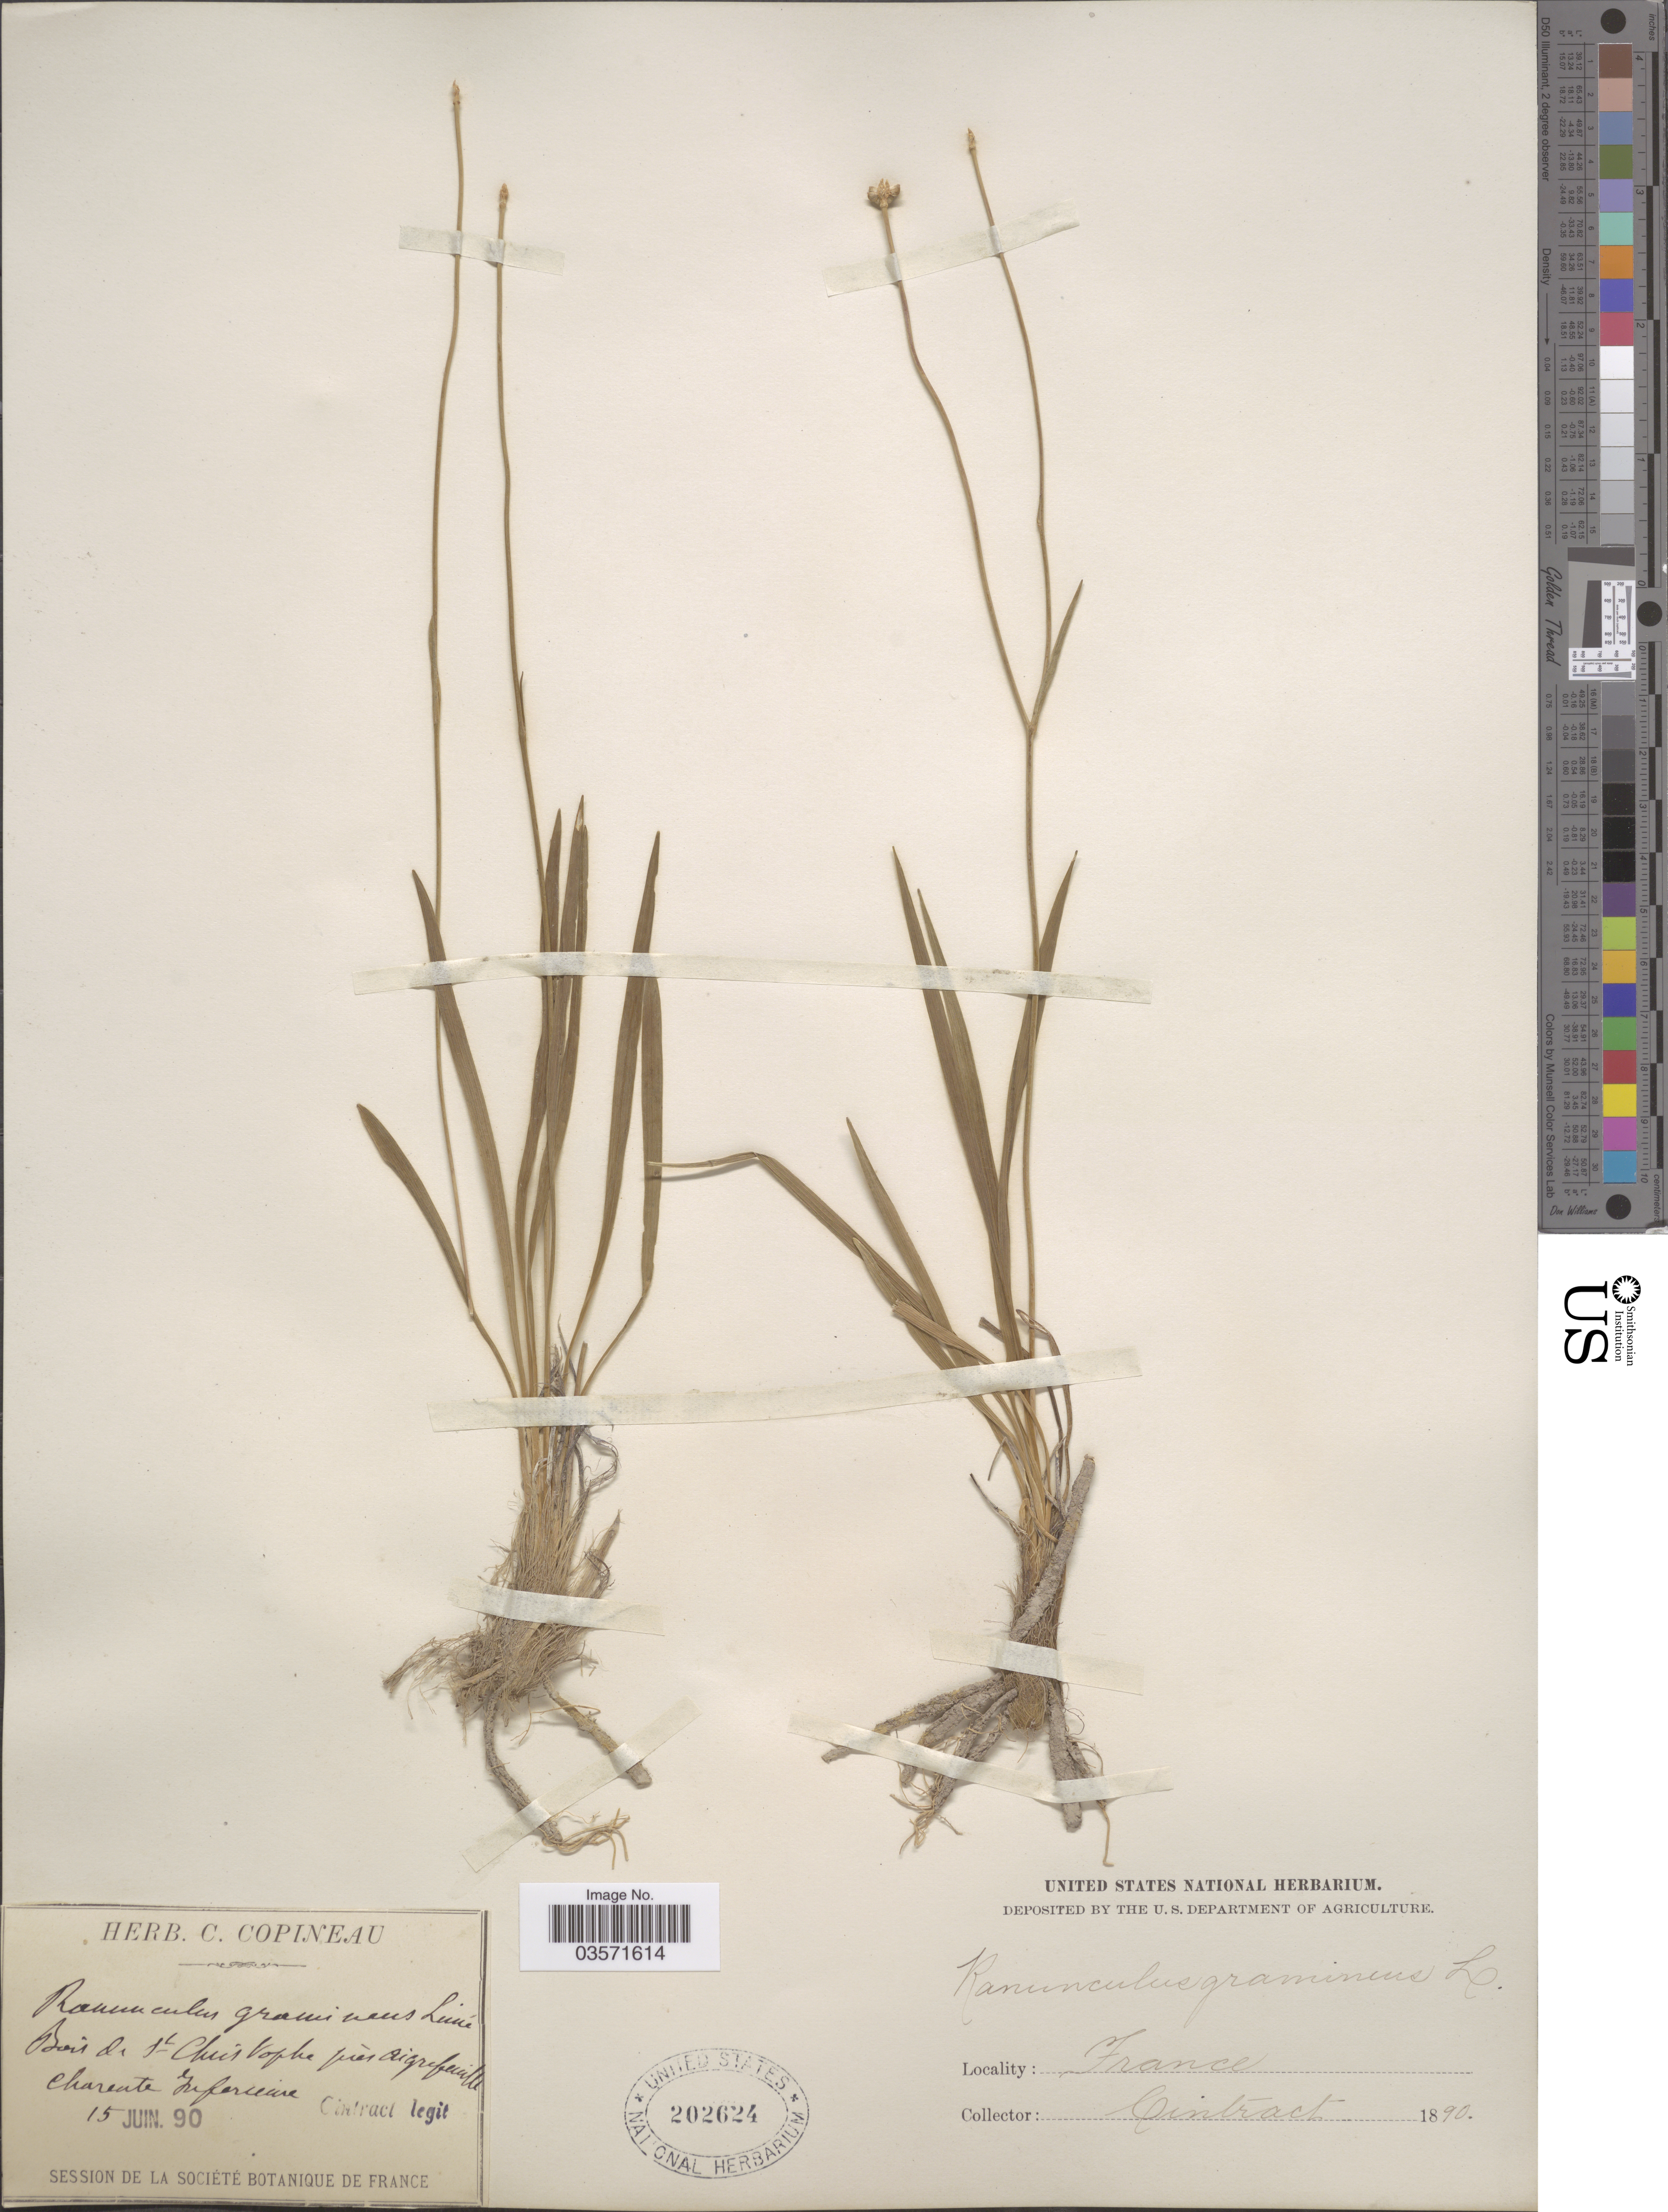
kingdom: Plantae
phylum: Tracheophyta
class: Magnoliopsida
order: Ranunculales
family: Ranunculaceae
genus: Ranunculus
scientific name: Ranunculus gramineus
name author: L.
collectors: Cintract, --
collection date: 1890-06-15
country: France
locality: Bois de St Christophe près aigrefeuille charente Inferieure.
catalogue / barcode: US 202624